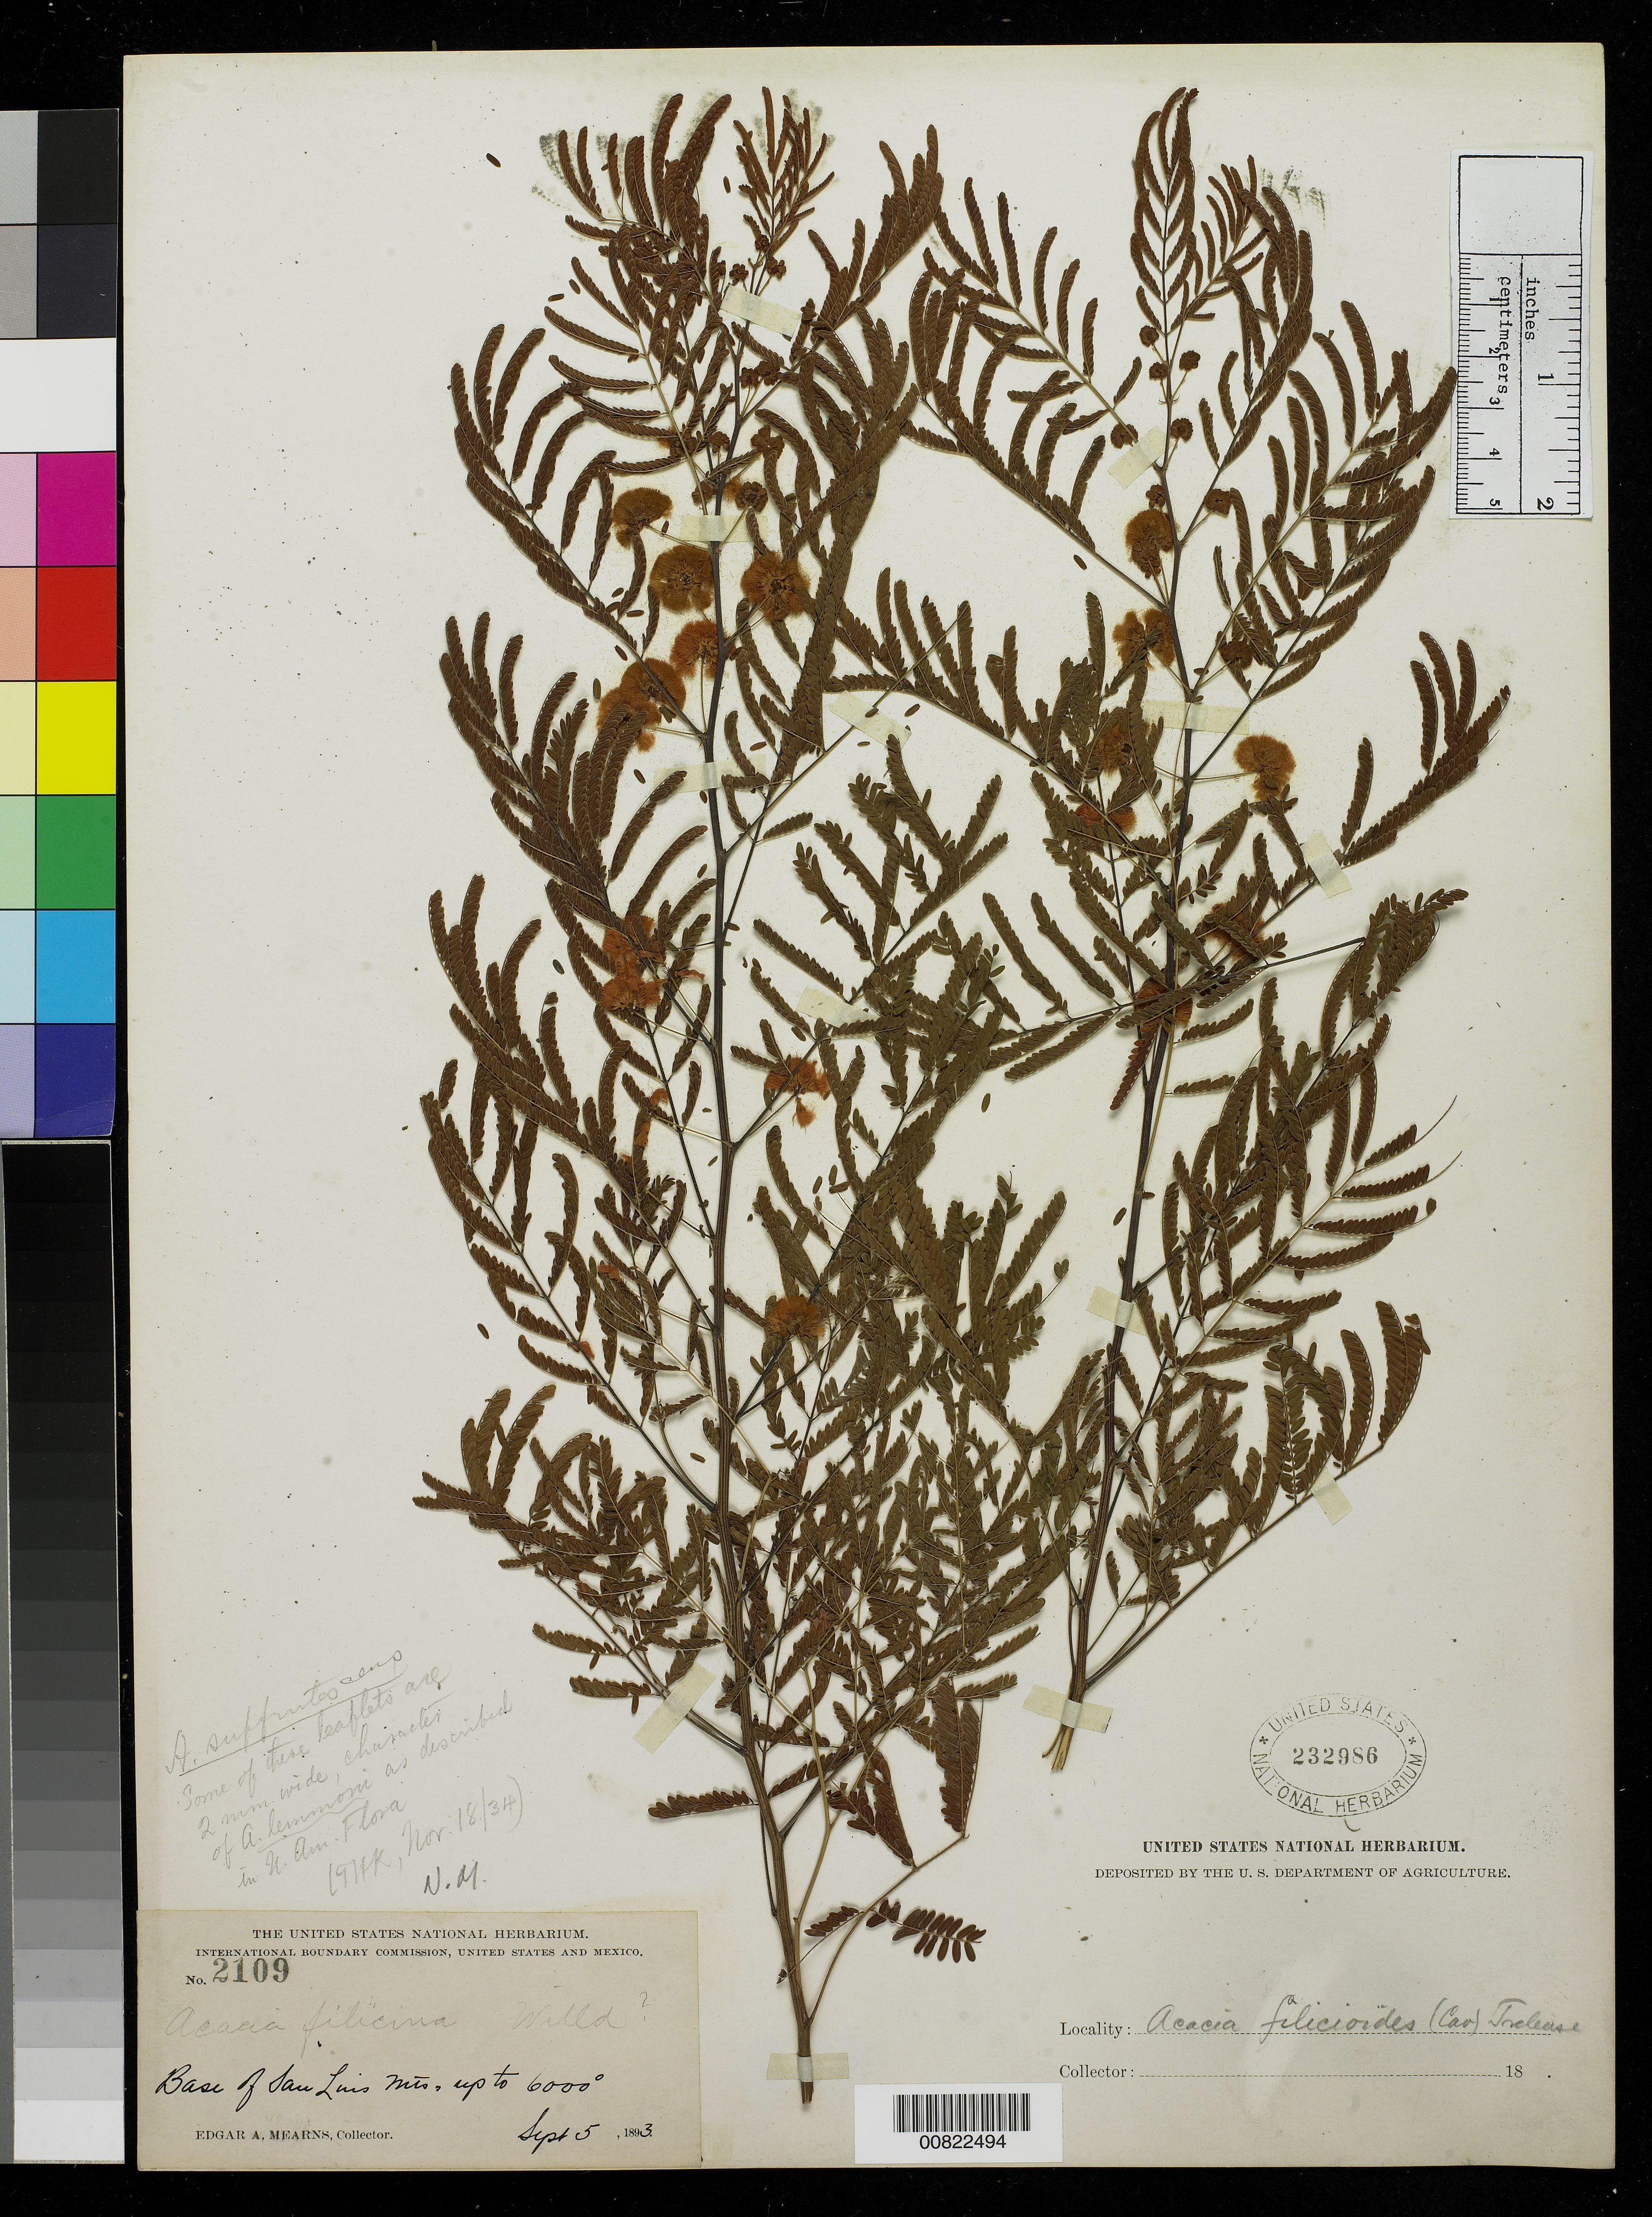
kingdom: Plantae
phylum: Tracheophyta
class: Magnoliopsida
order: Fabales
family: Fabaceae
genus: Acaciella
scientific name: Acaciella angustissima var. angustissima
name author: (Mill.) Britton & Rose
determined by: Strong, M. T., (US), Smithsonian Institution - National Museum of Natural History (UNITED STATES)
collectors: E. A. Mearns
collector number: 2109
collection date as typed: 05 Sep 1893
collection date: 1893-09-05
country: United States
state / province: New Mexico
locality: Base of San Luis Mts.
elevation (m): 1829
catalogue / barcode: US 232986